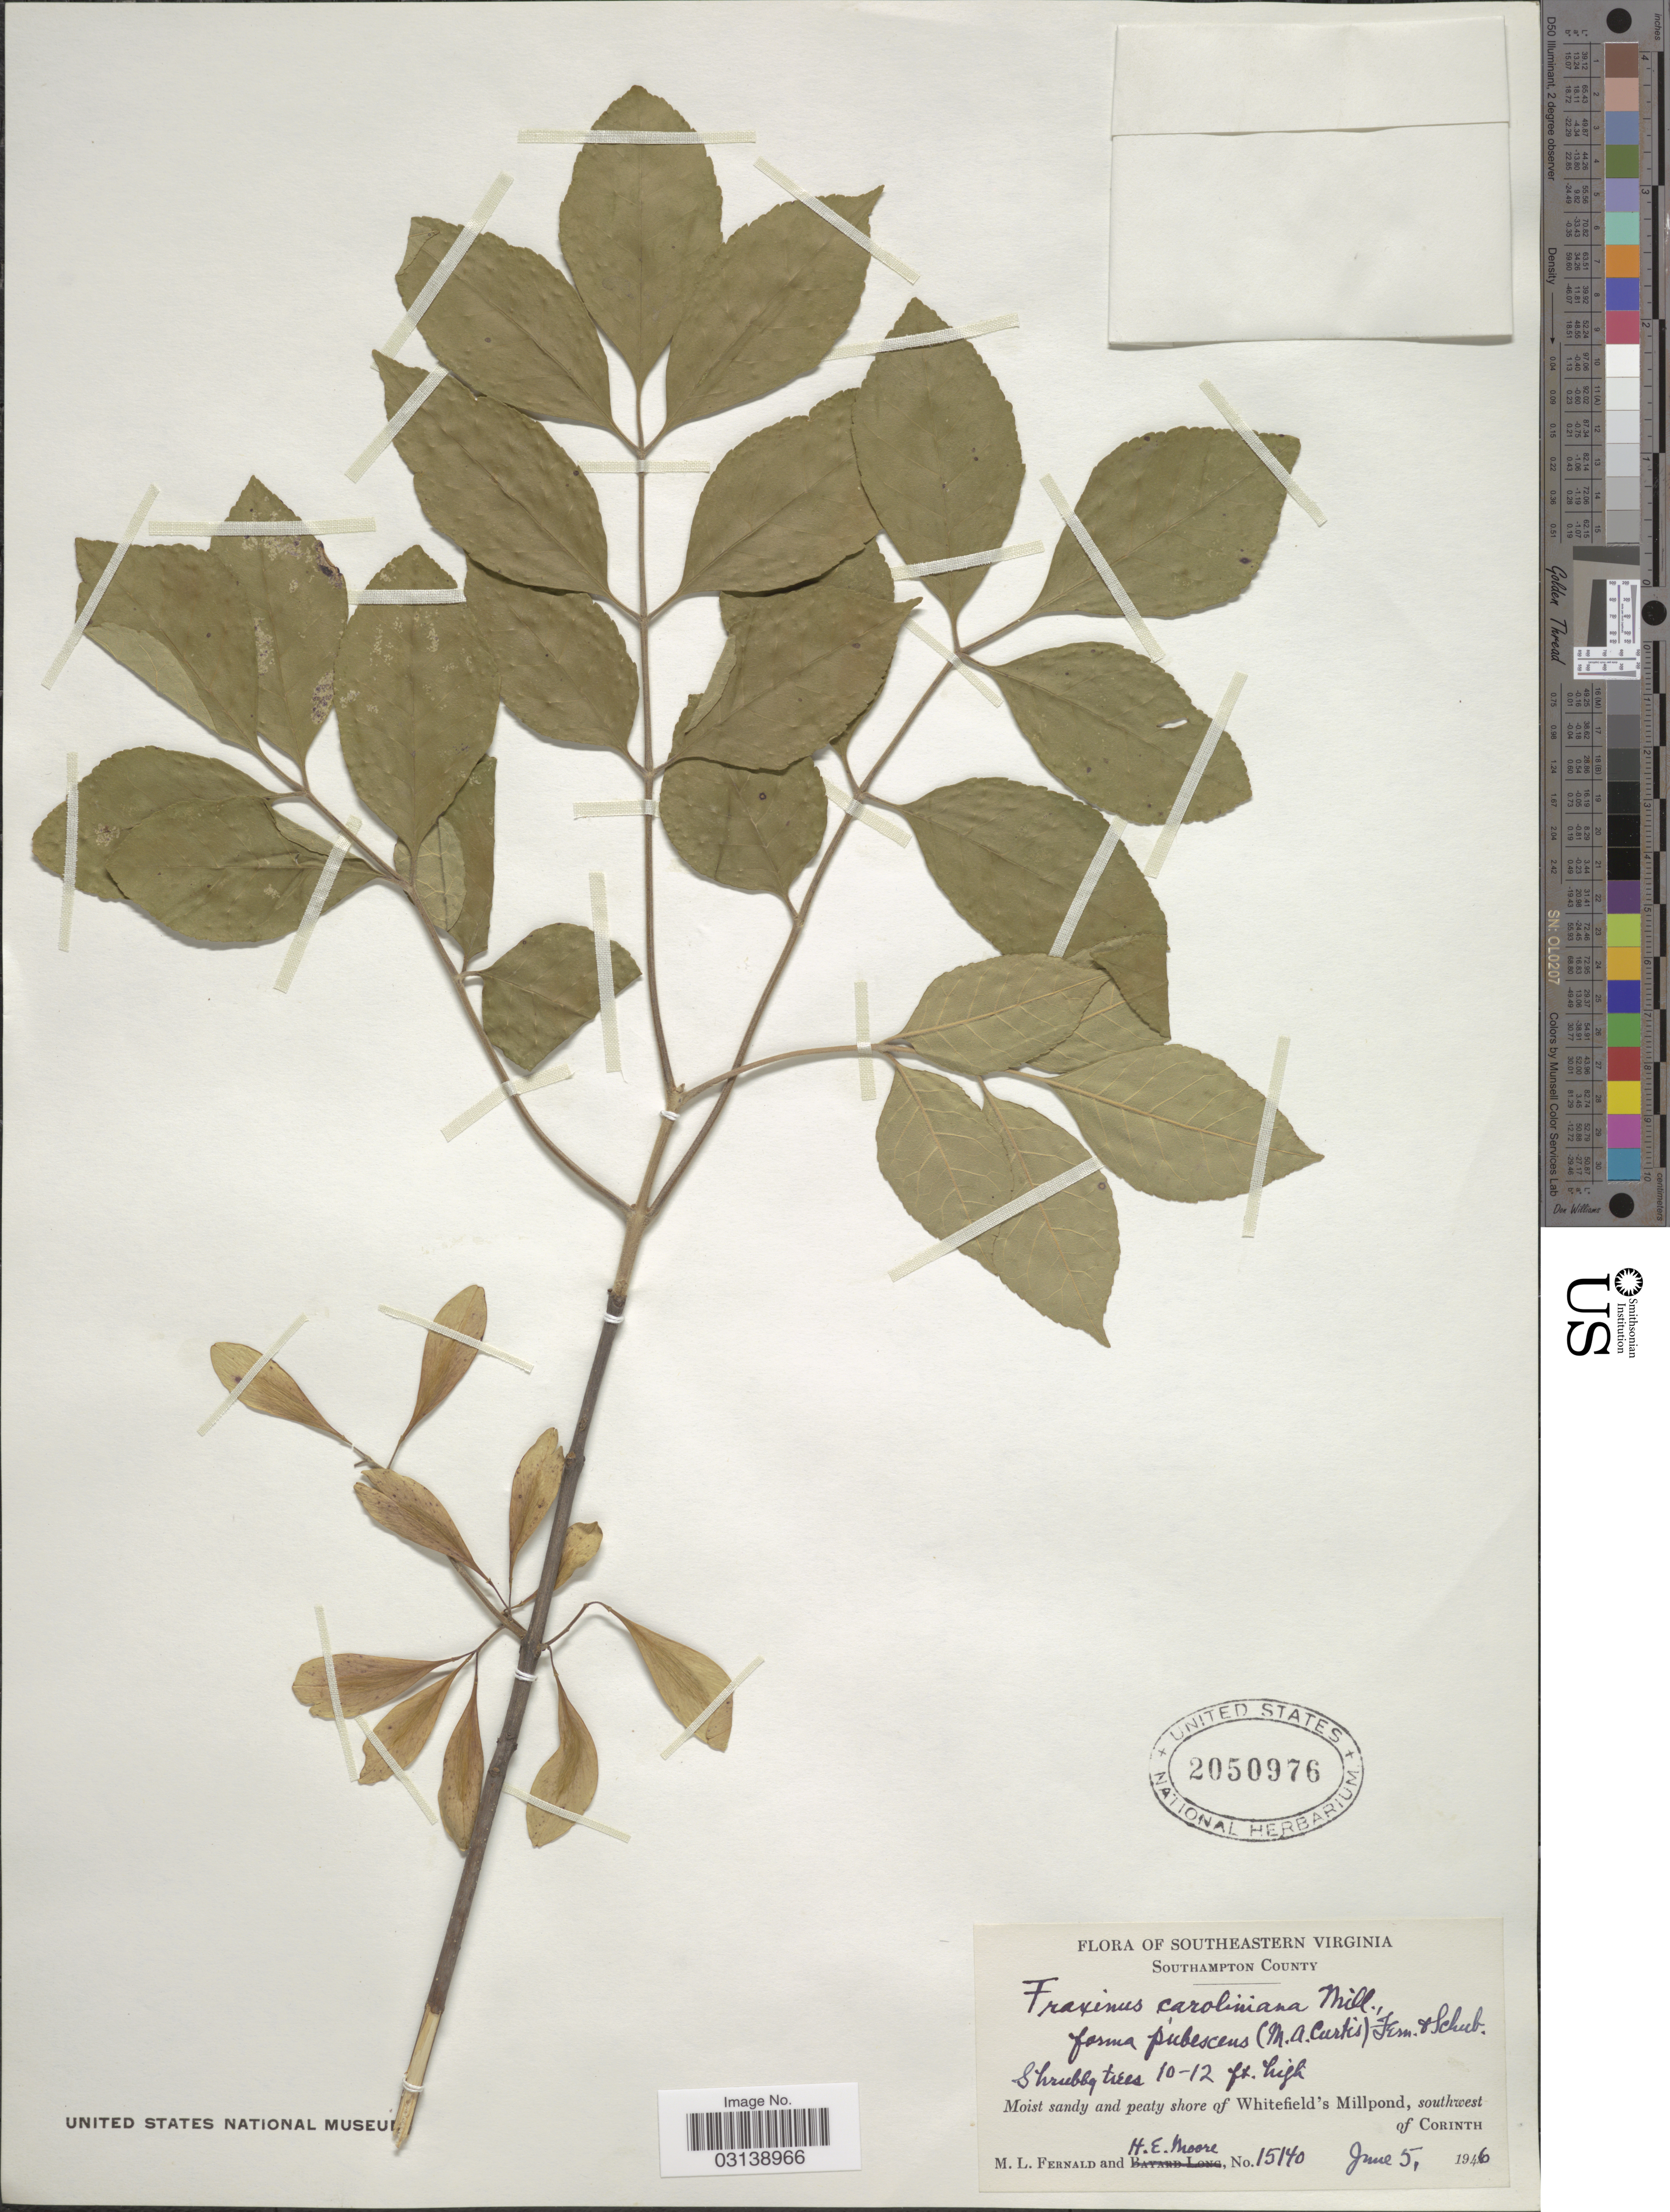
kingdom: Plantae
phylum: Tracheophyta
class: Magnoliopsida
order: Lamiales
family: Oleaceae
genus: Fraxinus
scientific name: Fraxinus pauciflora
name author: Nutt.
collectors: M. L. Fernald & H. Moore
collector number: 15140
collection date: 1946-06-05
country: United States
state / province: Virginia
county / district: Southampton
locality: Southeastern Virginia. Southampton County. Margin of Whitefield's Millpond, southwest of Corinth.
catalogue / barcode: US 2050976